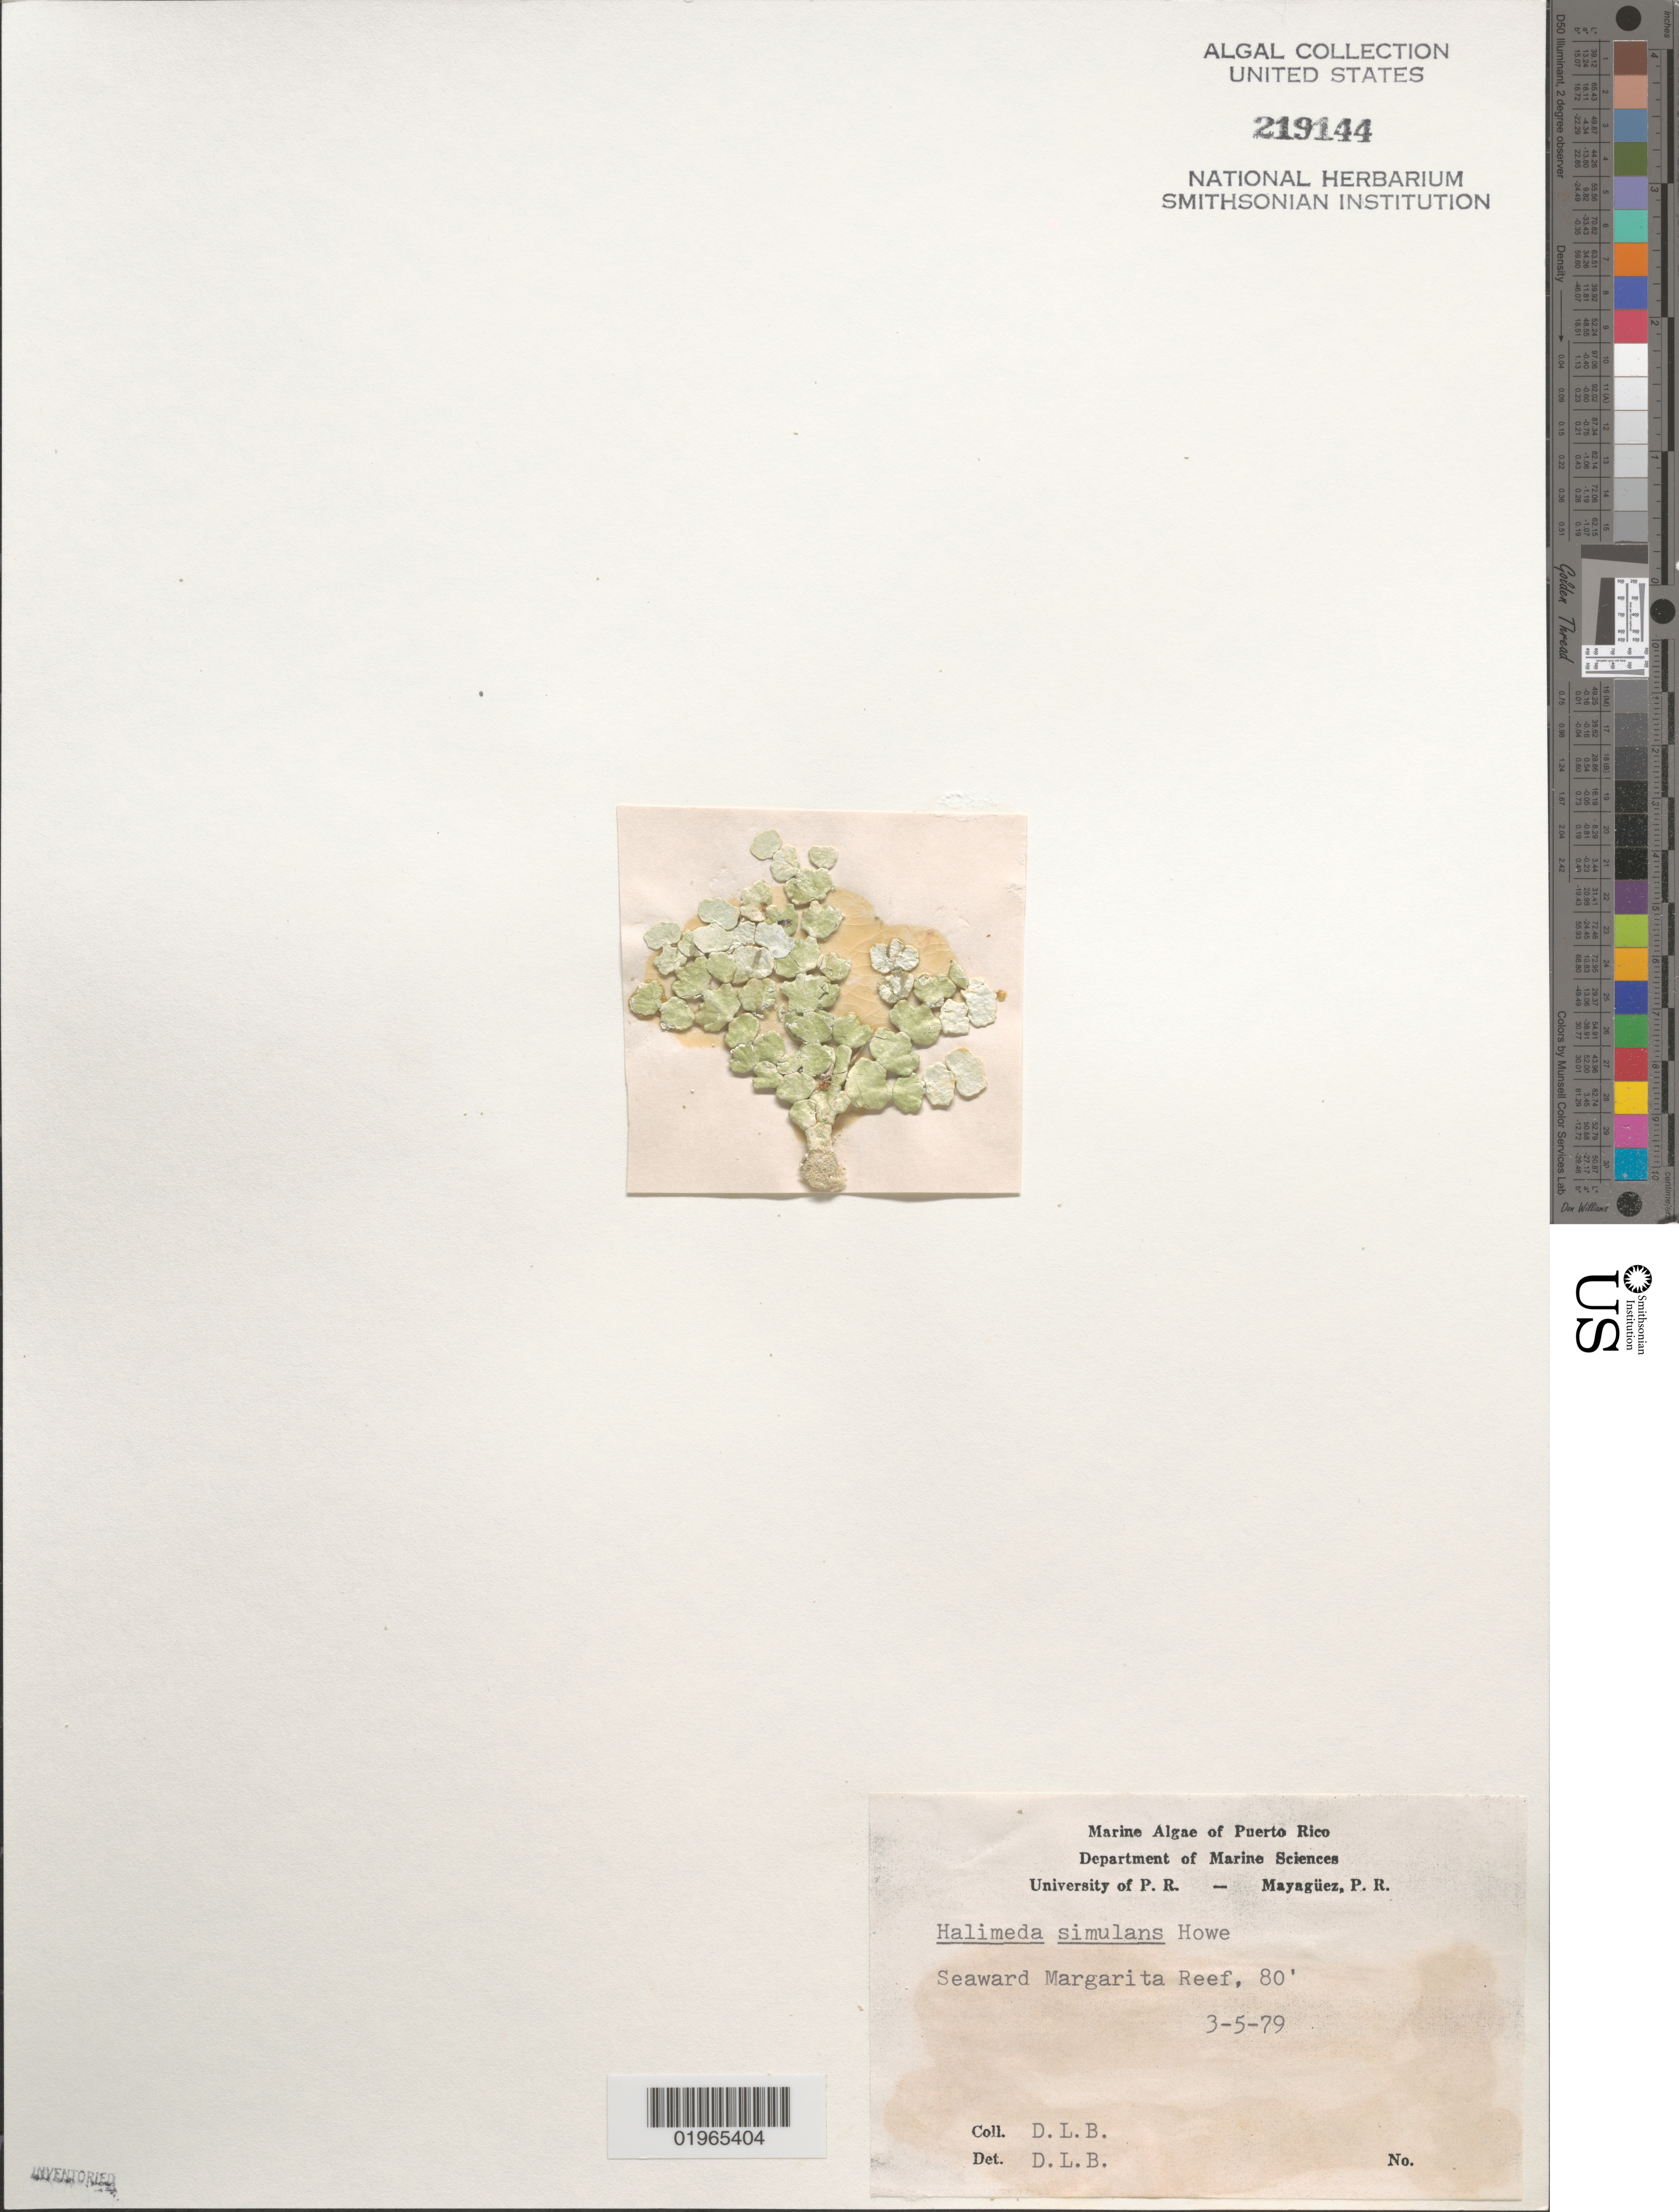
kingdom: Plantae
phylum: Chlorophyta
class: Ulvophyceae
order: Bryopsidales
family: Halimedaceae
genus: Halimeda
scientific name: Halimeda simulans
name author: M. Howe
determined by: Ballantine, D. L.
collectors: D.L. Ballantine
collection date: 1979-03-05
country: Puerto Rico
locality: Seaward Margarita Reef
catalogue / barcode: US 219144